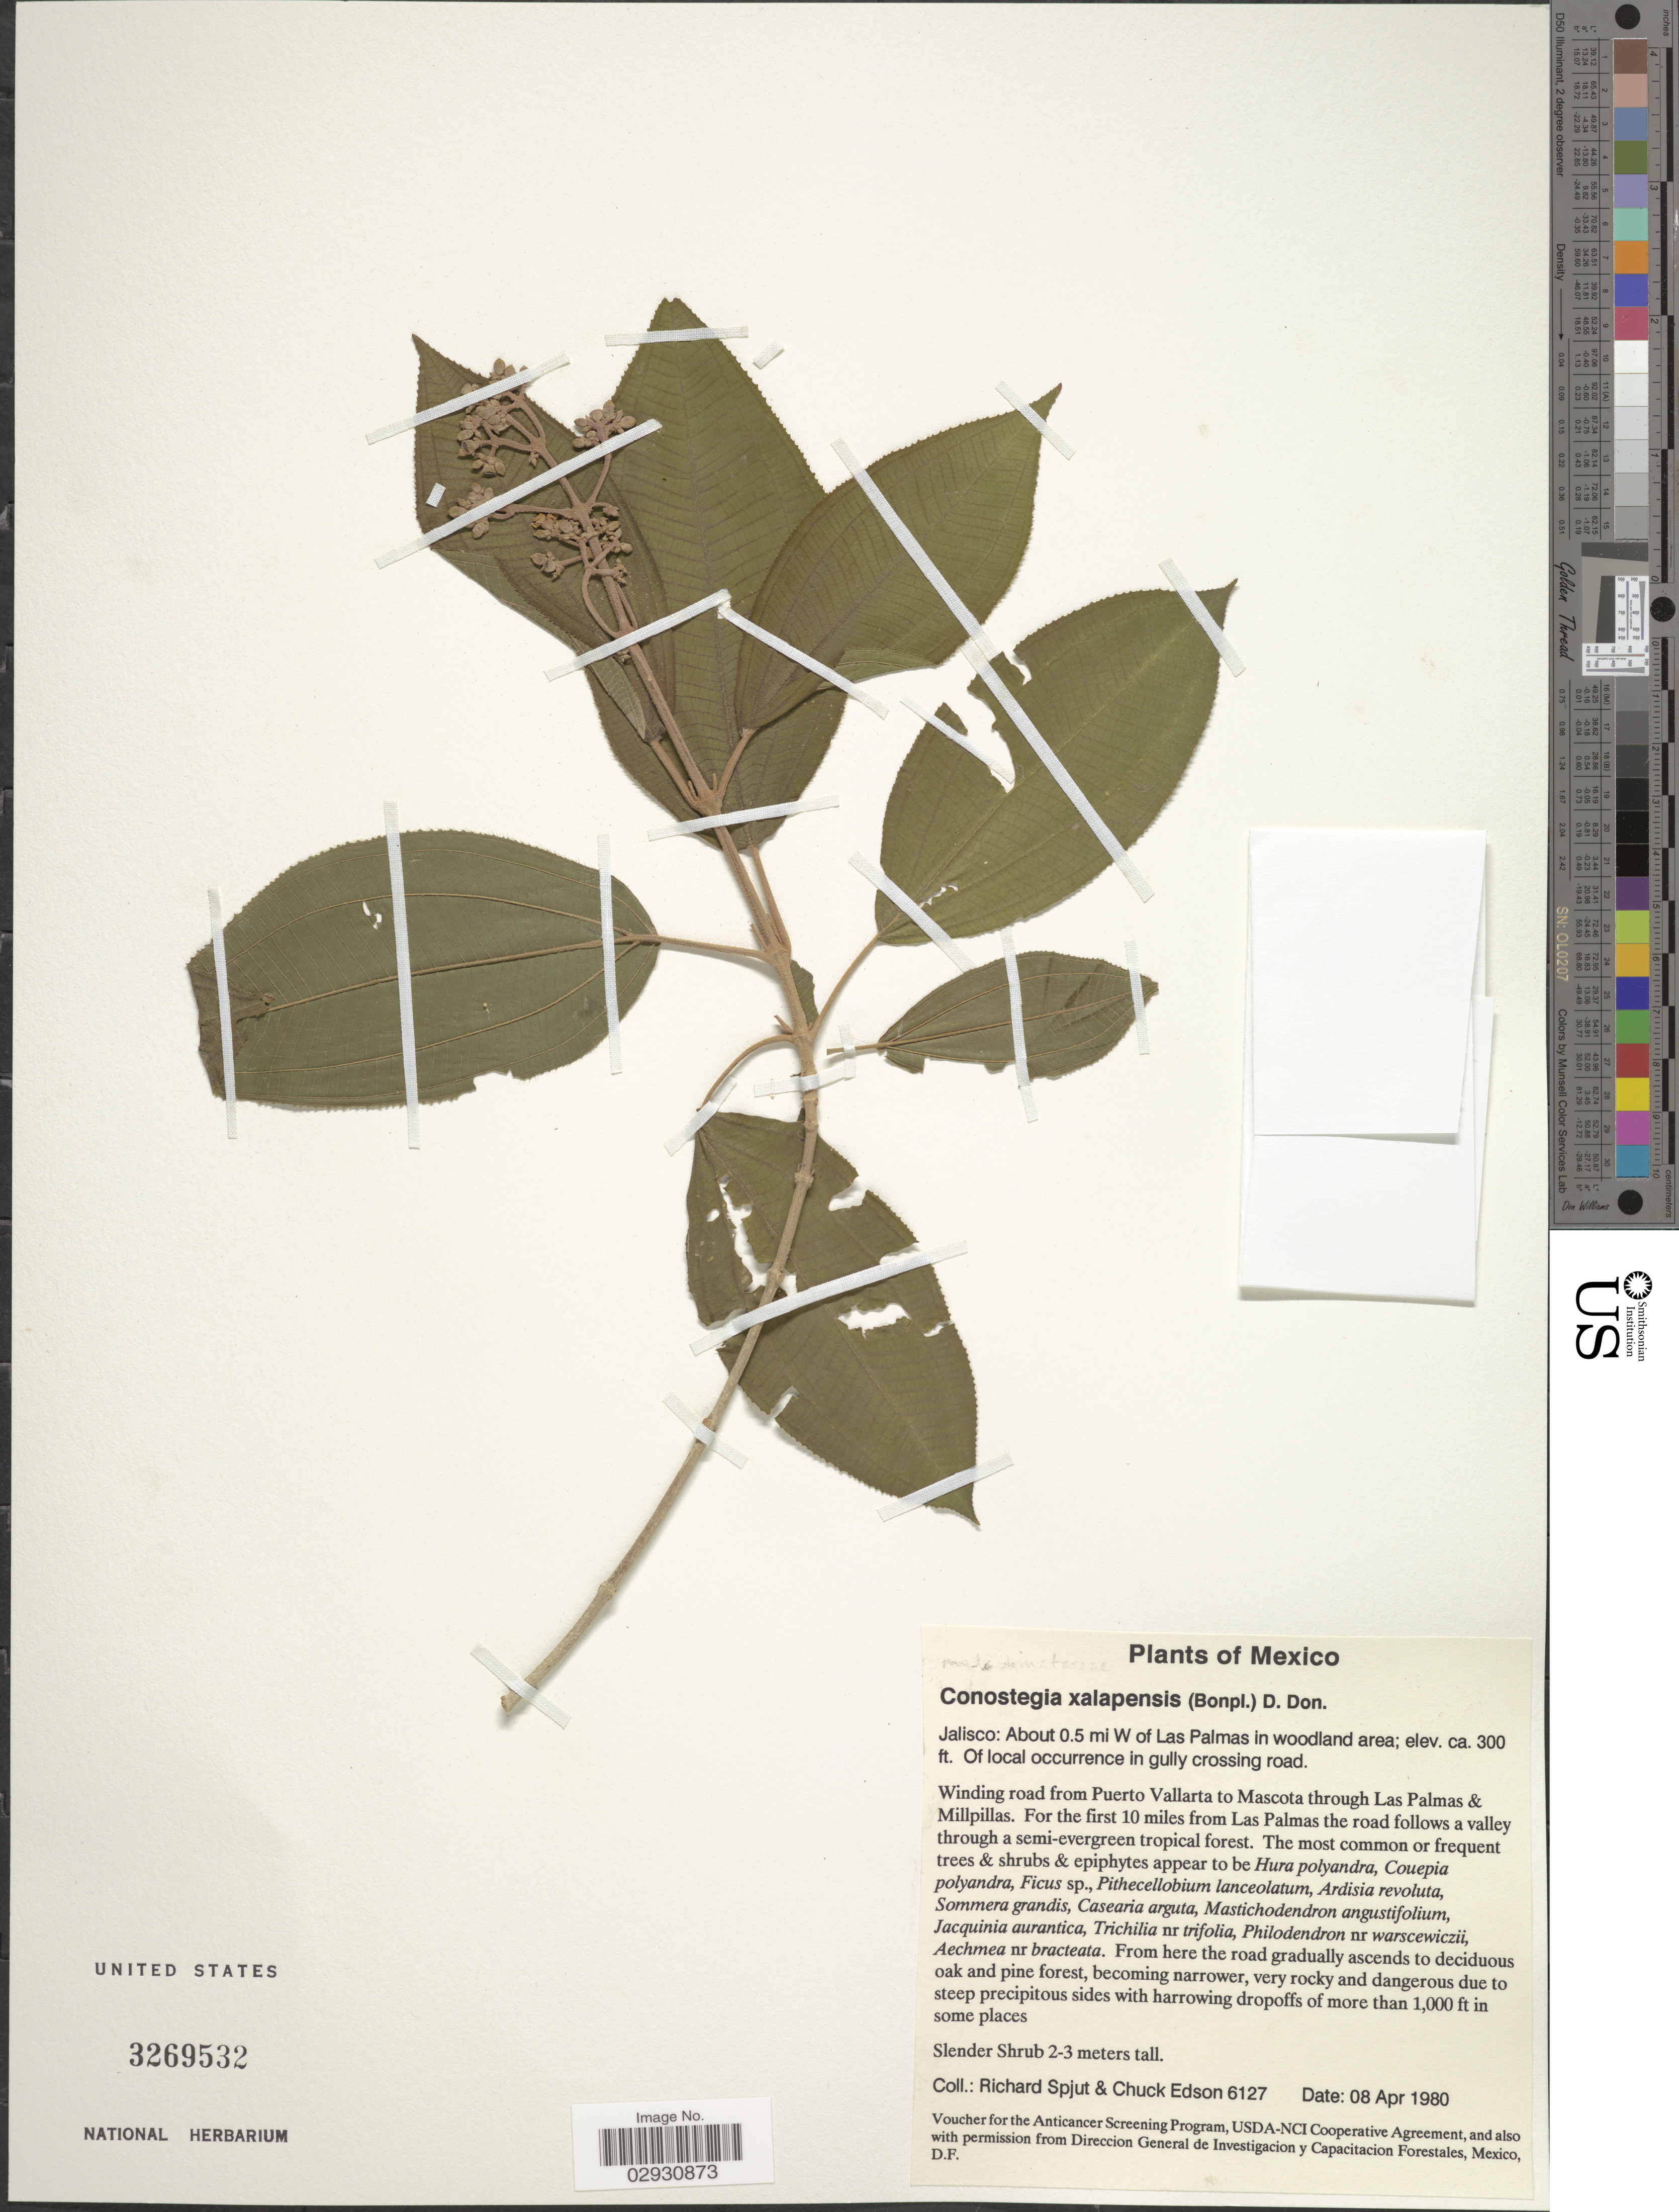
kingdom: Plantae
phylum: Tracheophyta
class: Magnoliopsida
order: Myrtales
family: Melastomataceae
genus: Conostegia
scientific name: Conostegia quadrangularis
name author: Schltdl. ex Steud.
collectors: R. Spjut & C. Edson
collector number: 6127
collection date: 1980-04-08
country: Mexico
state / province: Jalisco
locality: About 0.5 mi W of Las Palmas in woodland area.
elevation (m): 91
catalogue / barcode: US 3269532